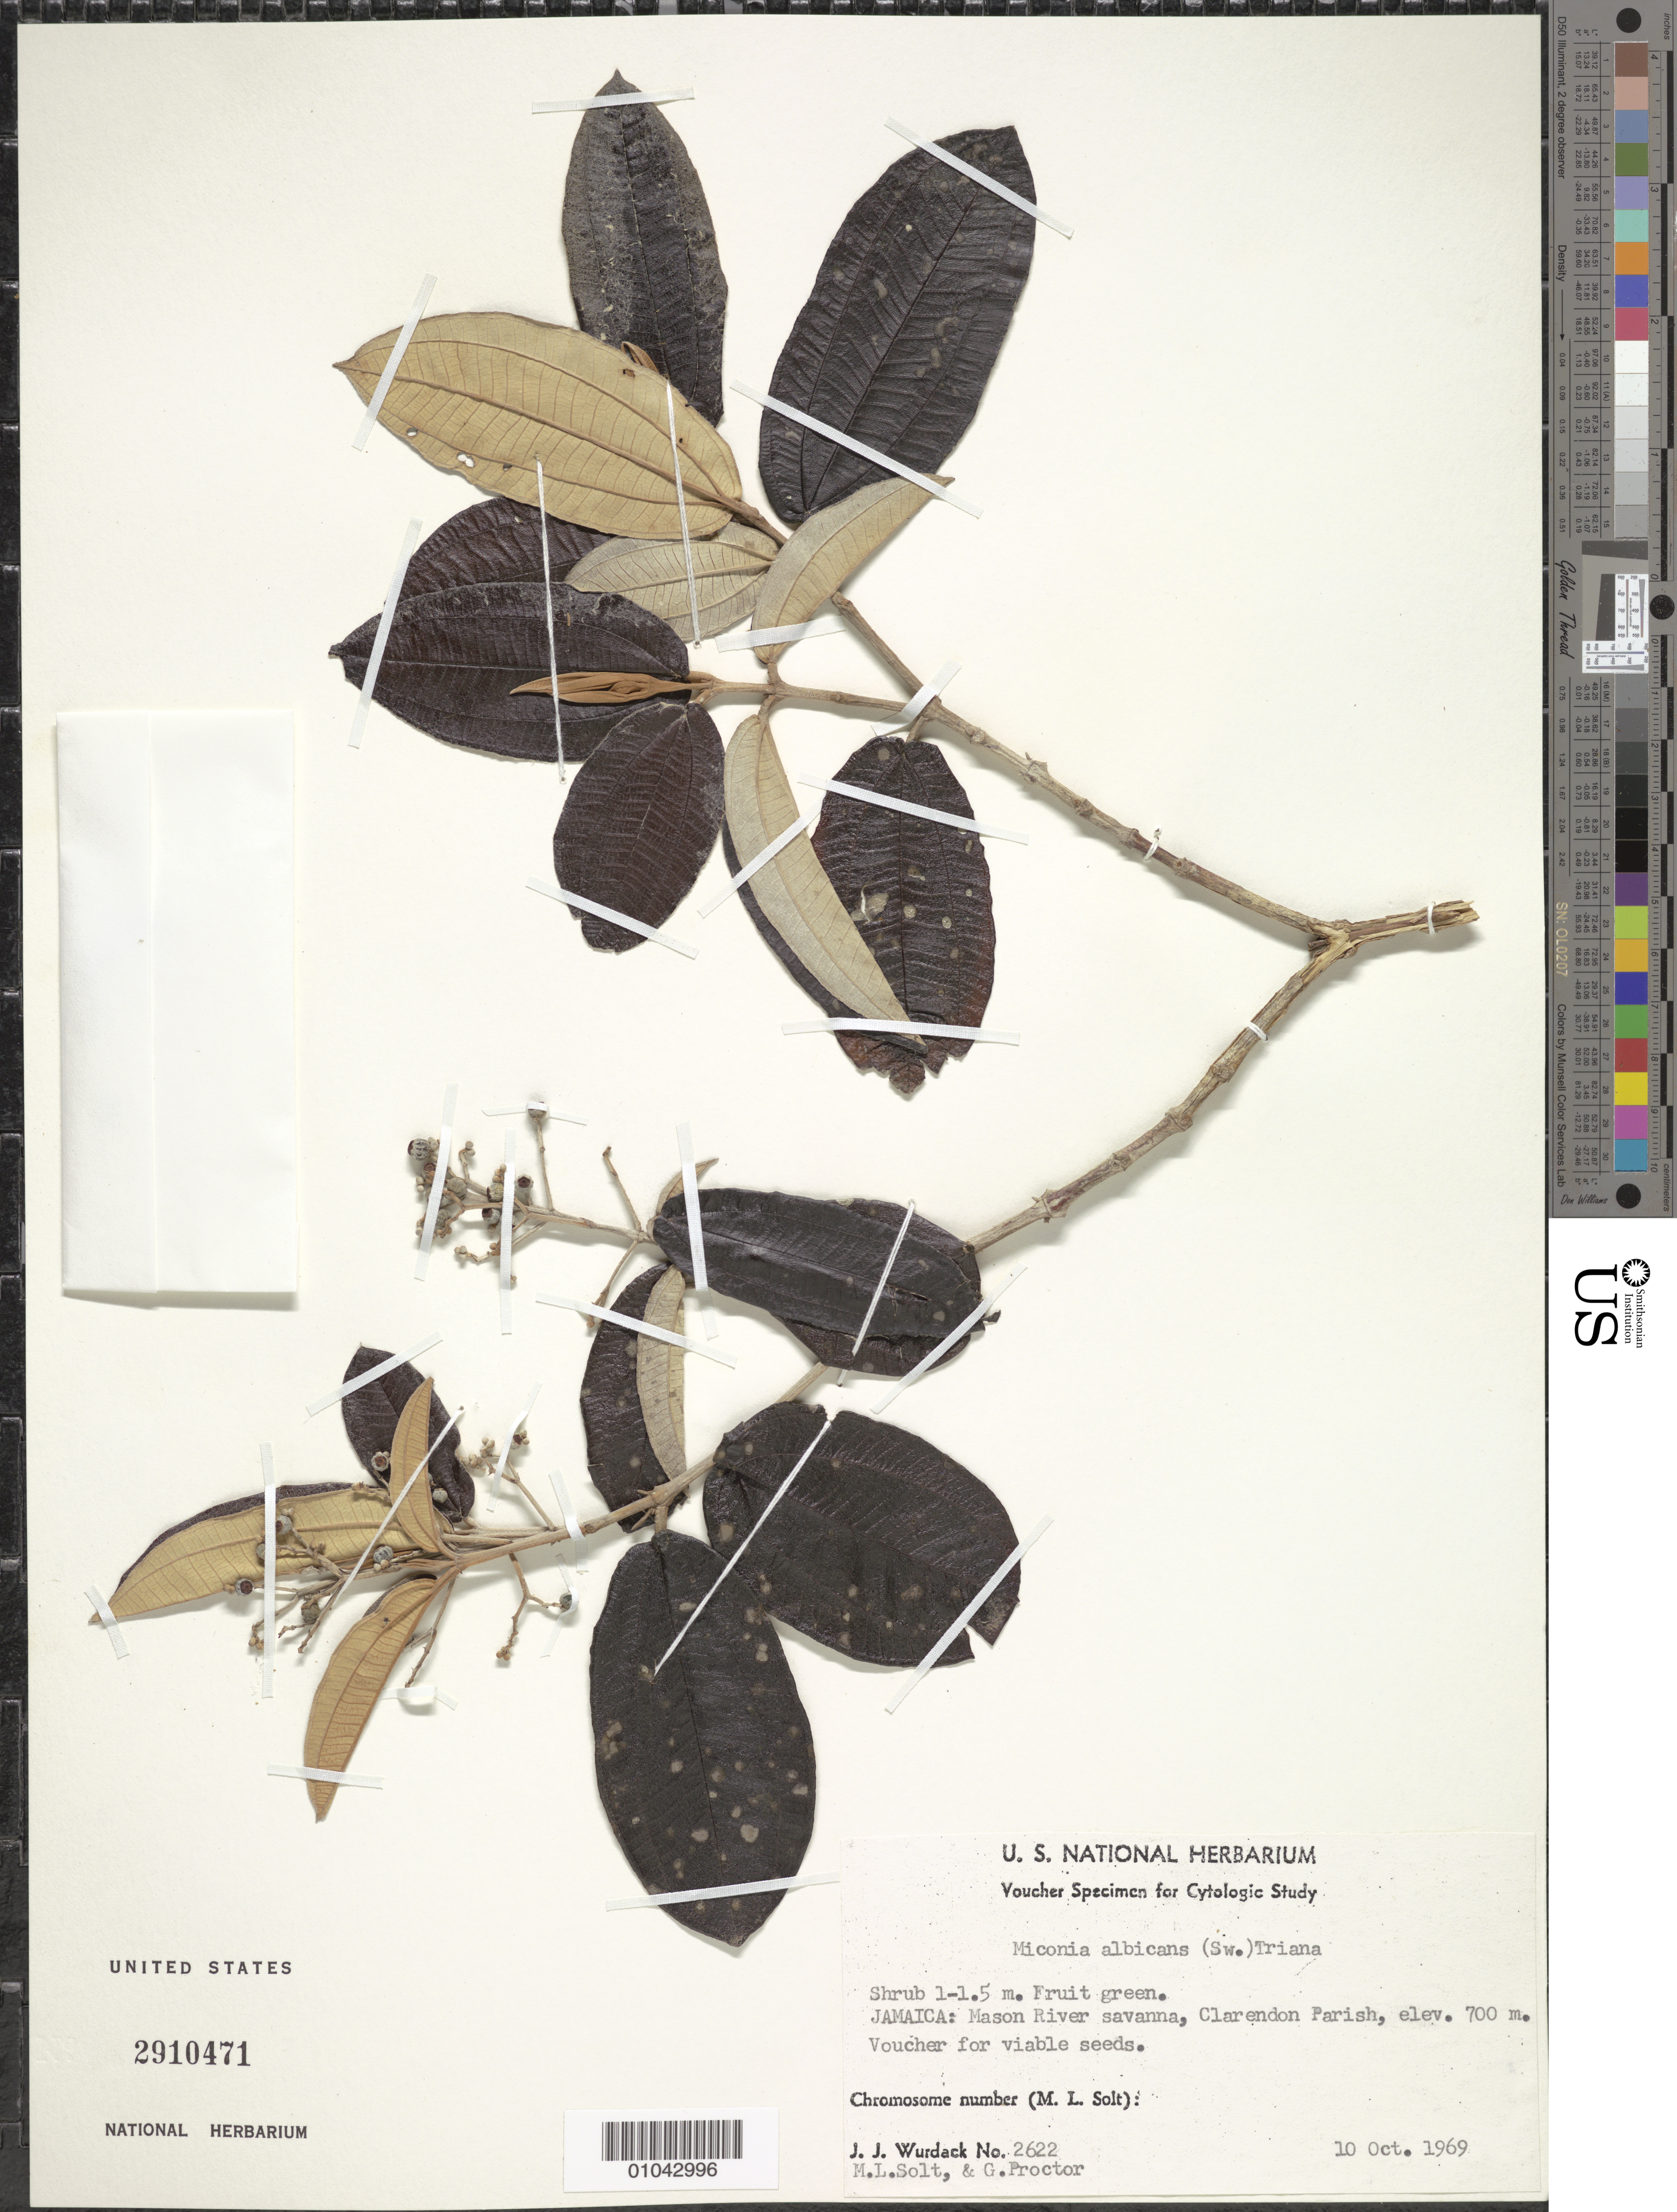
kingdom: Plantae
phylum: Tracheophyta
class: Magnoliopsida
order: Myrtales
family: Melastomataceae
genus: Miconia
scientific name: Miconia albicans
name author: (Sw.) Triana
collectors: J. J. Wurdack, M. Solt & G. R. Proctor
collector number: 2622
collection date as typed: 10 Oct 1956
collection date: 1956-10-10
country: Jamaica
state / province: Clarendon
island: Jamaica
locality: Mason River Savanna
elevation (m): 700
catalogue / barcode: US 2910471